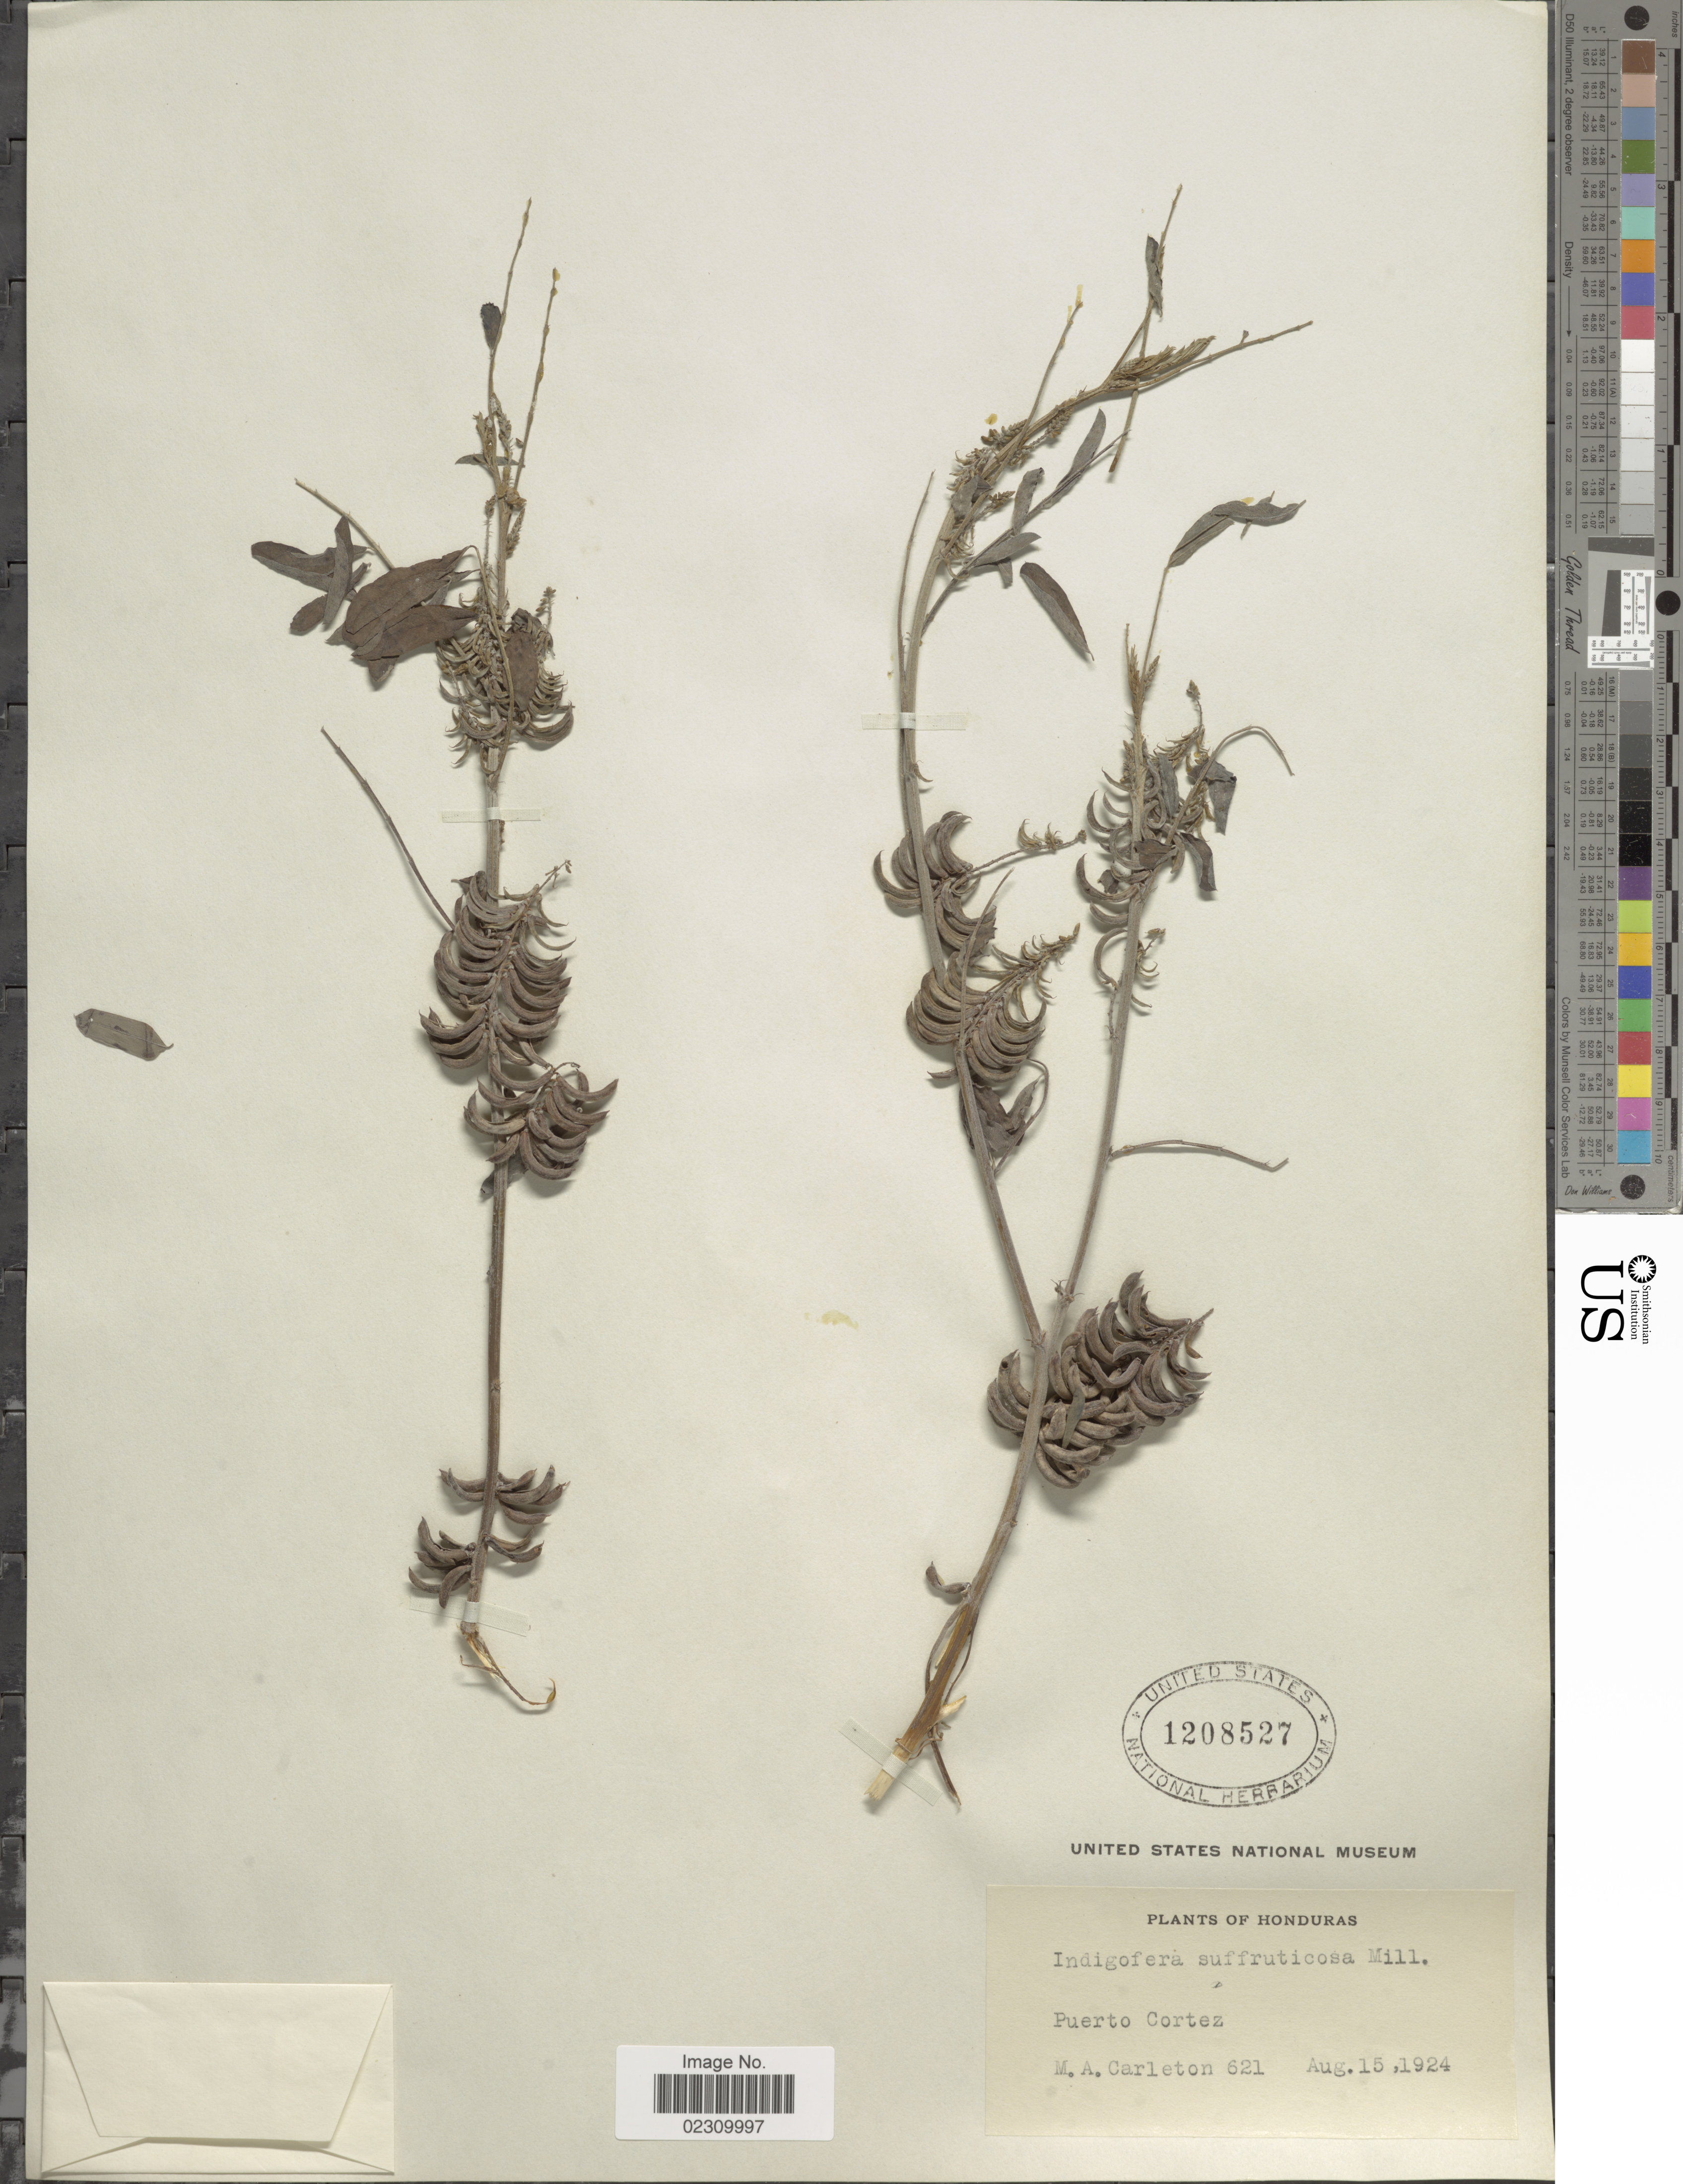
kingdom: Plantae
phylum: Tracheophyta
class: Magnoliopsida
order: Fabales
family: Fabaceae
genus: Indigofera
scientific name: Indigofera suffruticosa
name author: Mill.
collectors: M. A. Carleton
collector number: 621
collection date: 1924-08-15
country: Honduras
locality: Puerto Cortez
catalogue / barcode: US 1208527